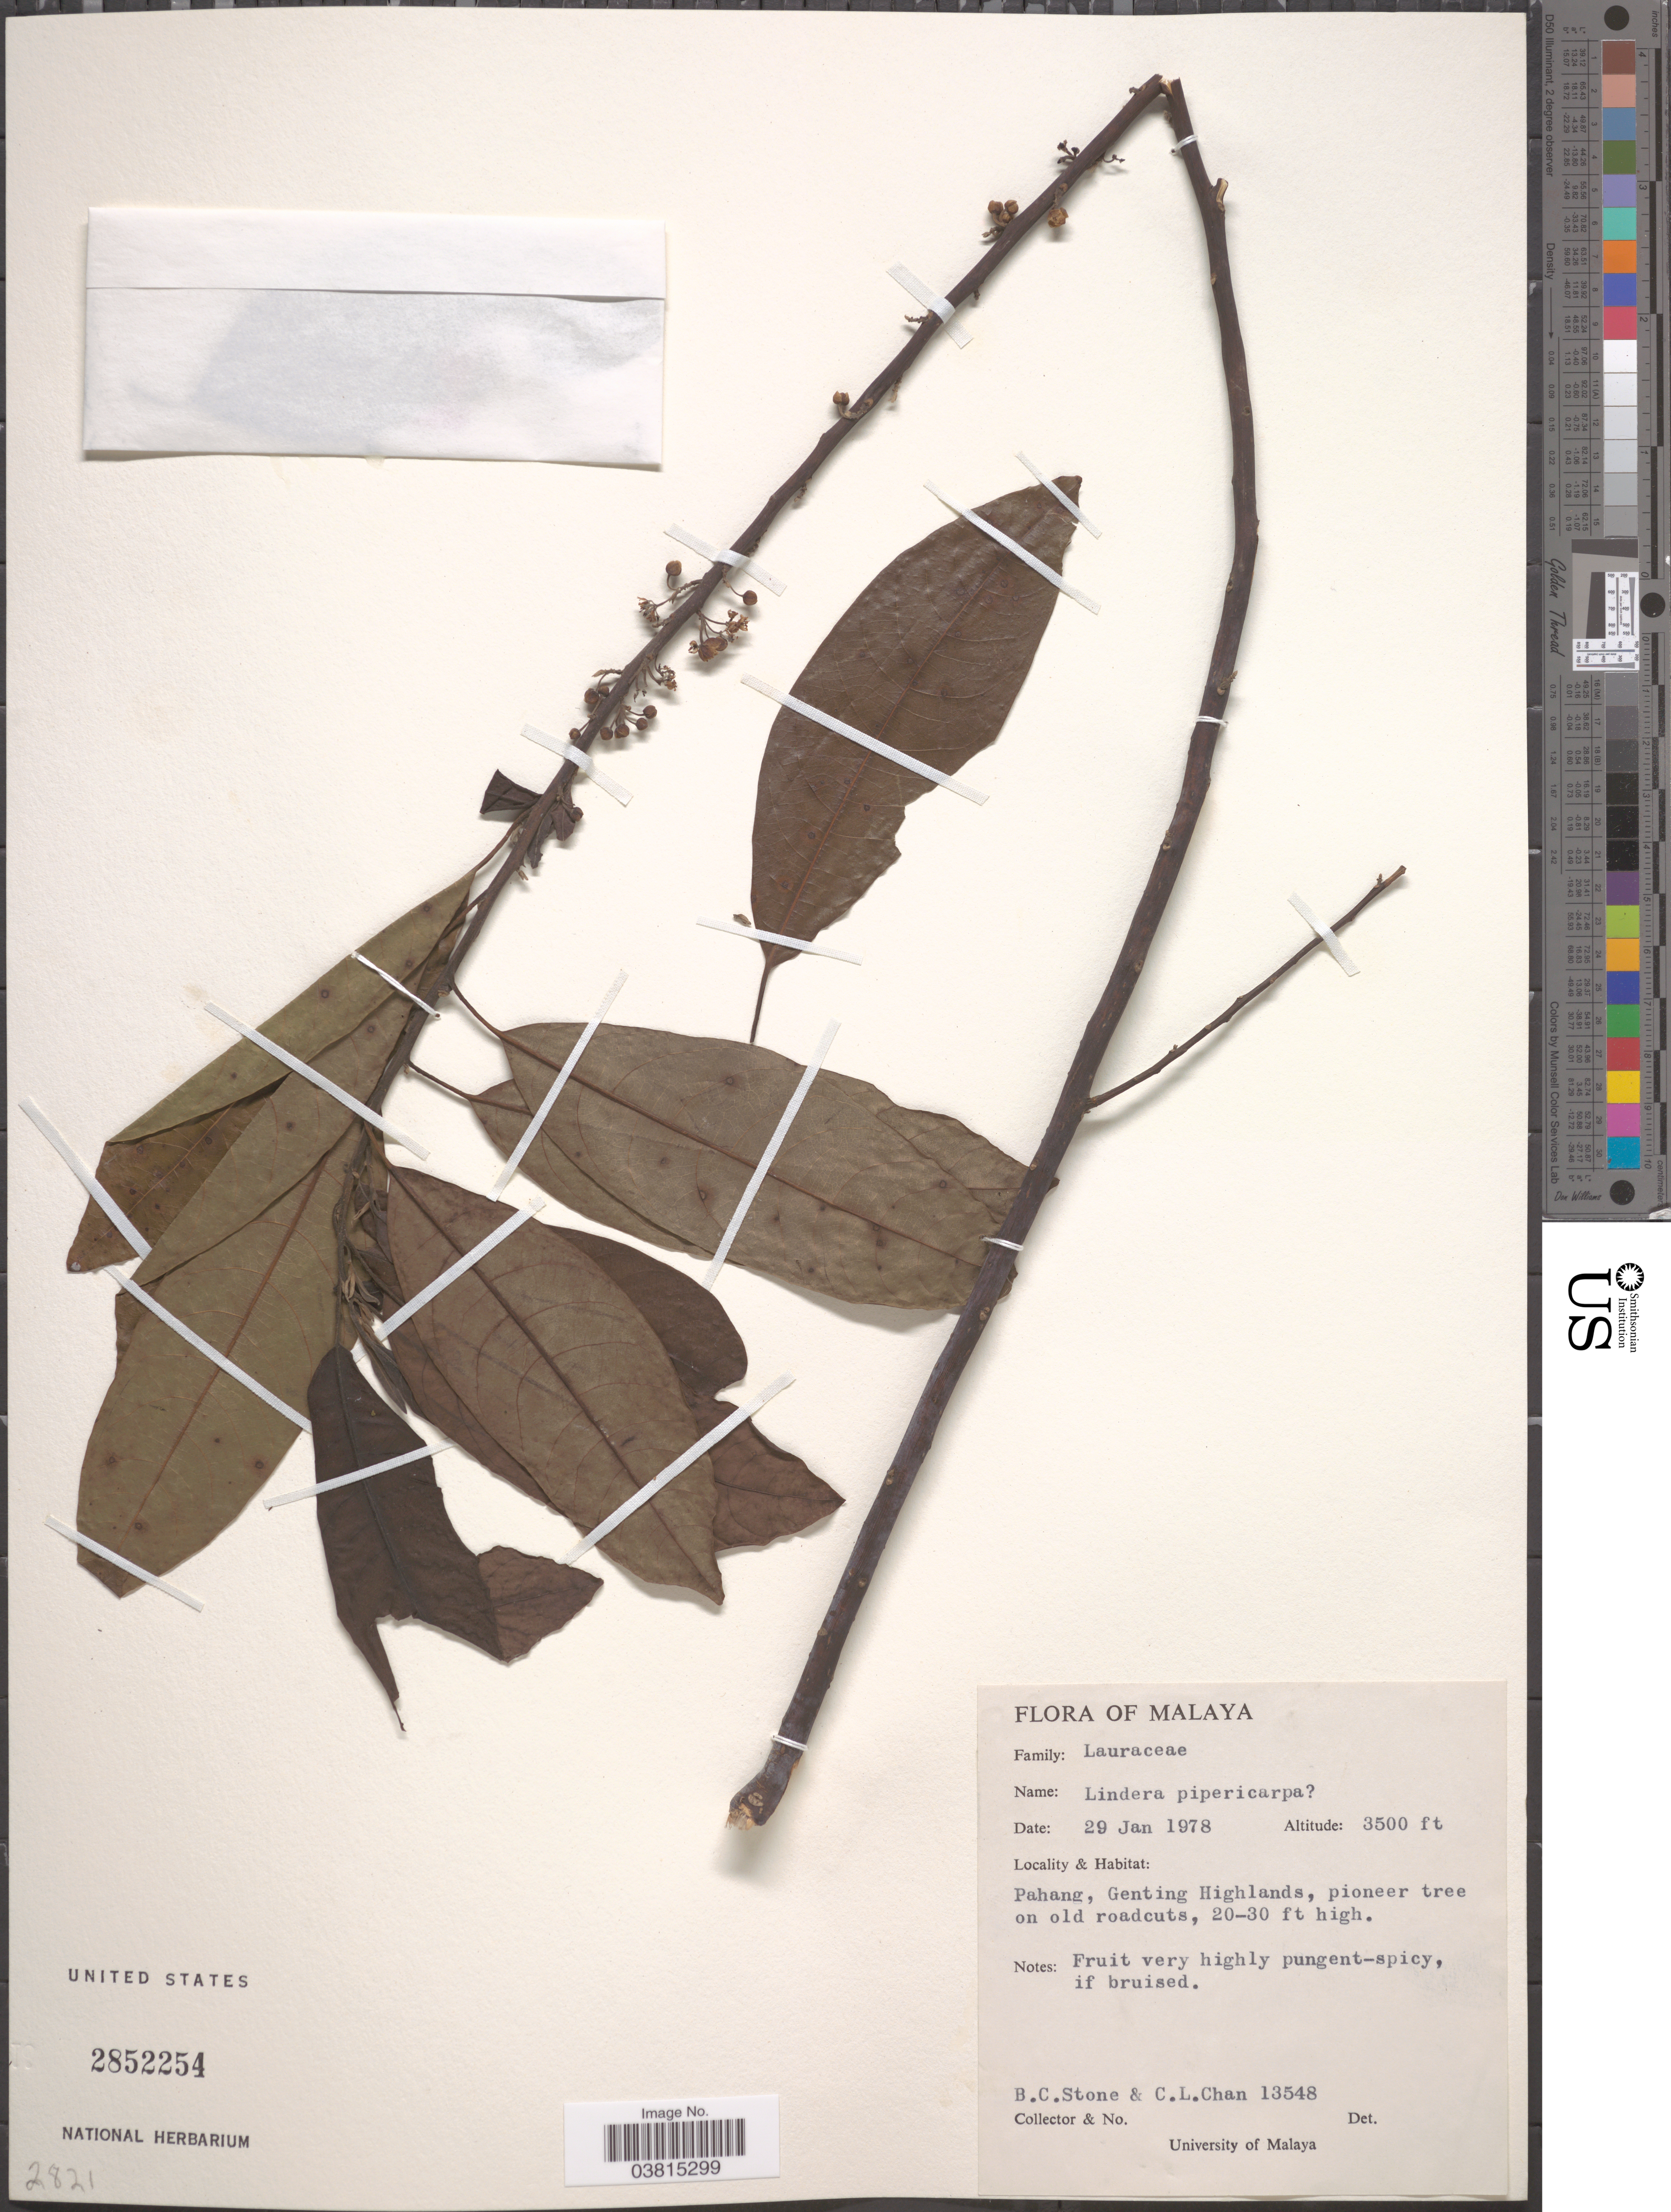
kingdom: Plantae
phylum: Tracheophyta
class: Magnoliopsida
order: Laurales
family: Lauraceae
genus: Lindera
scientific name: Lindera pipericarpa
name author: (Meisn.) Boerl.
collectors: B. C. Stone & C. Chan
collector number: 13548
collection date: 1978-01-23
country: Malaysia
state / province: Pahang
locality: Genting Highlands.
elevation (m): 1067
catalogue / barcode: US 2852254